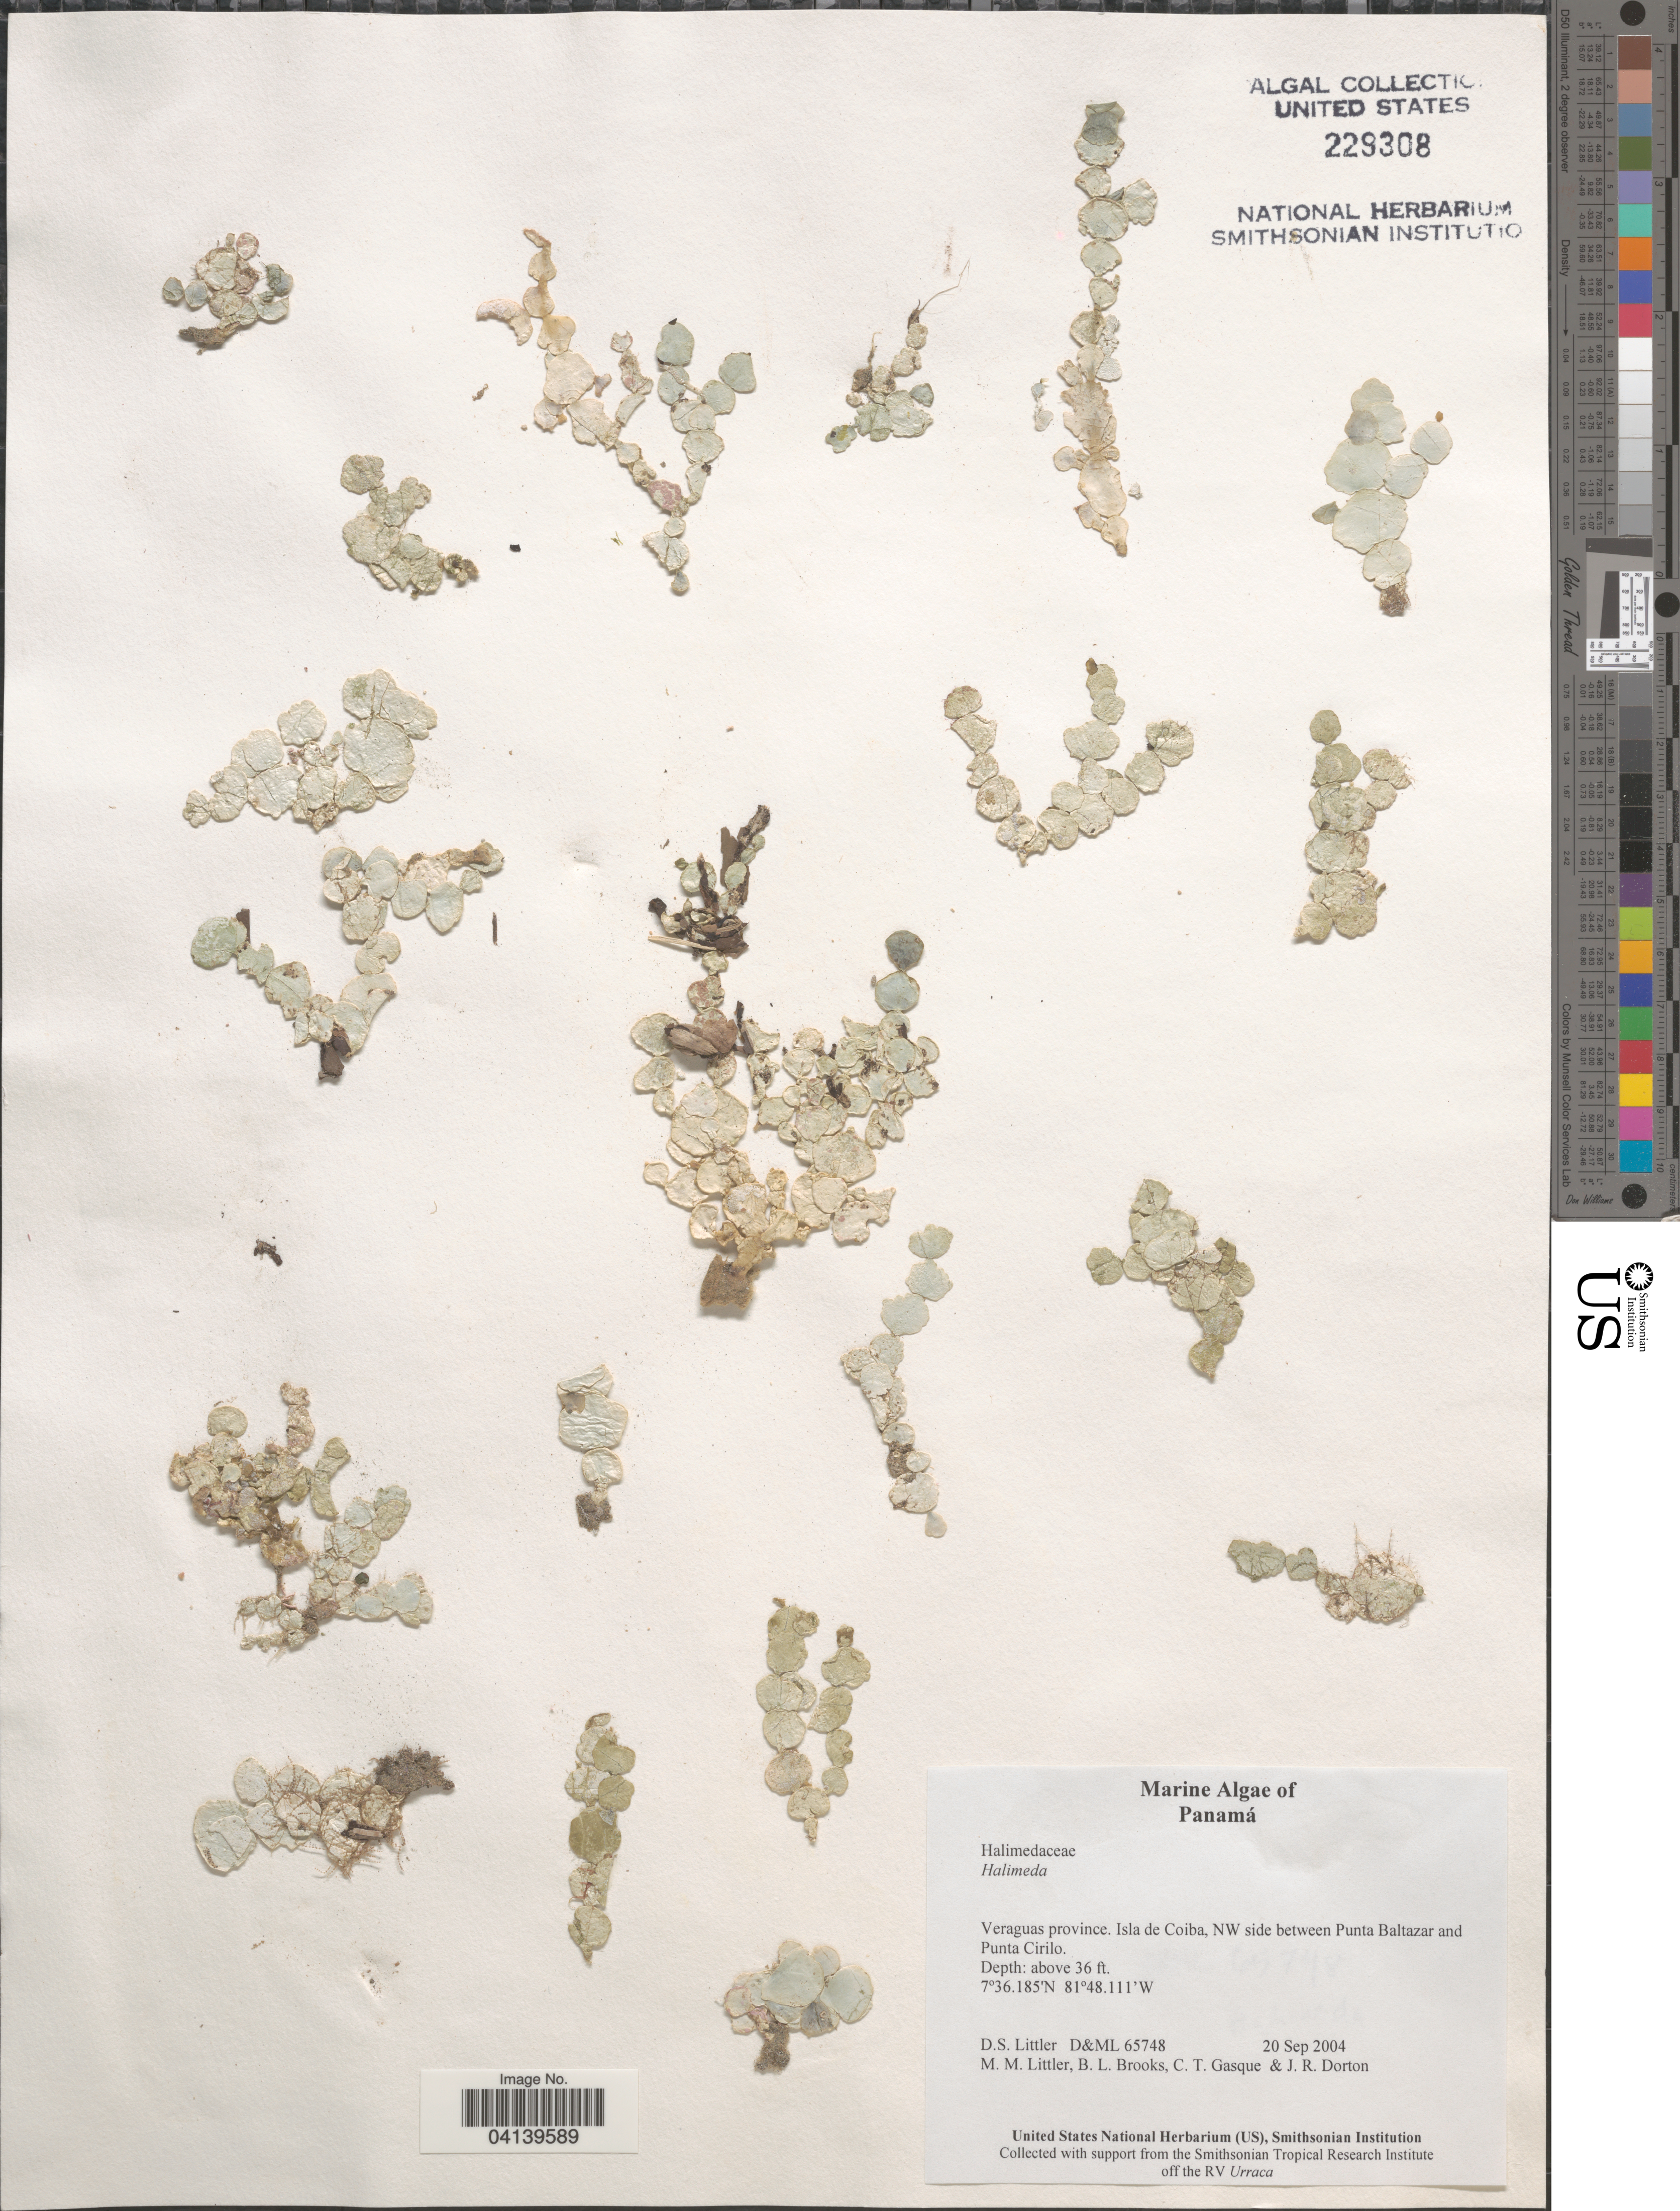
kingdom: Plantae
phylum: Chlorophyta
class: Ulvophyceae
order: Bryopsidales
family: Halimedaceae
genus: Halimeda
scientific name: Halimeda sp.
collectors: D. S. Littler, B. Brooks, C. Gasque & J. Dorton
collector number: D&ML65748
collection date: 2004-09-20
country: Panama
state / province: Veraguas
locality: Isla de Coiba, NW side between Punta Baltazar and Punta Cirilo.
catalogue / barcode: US 229308